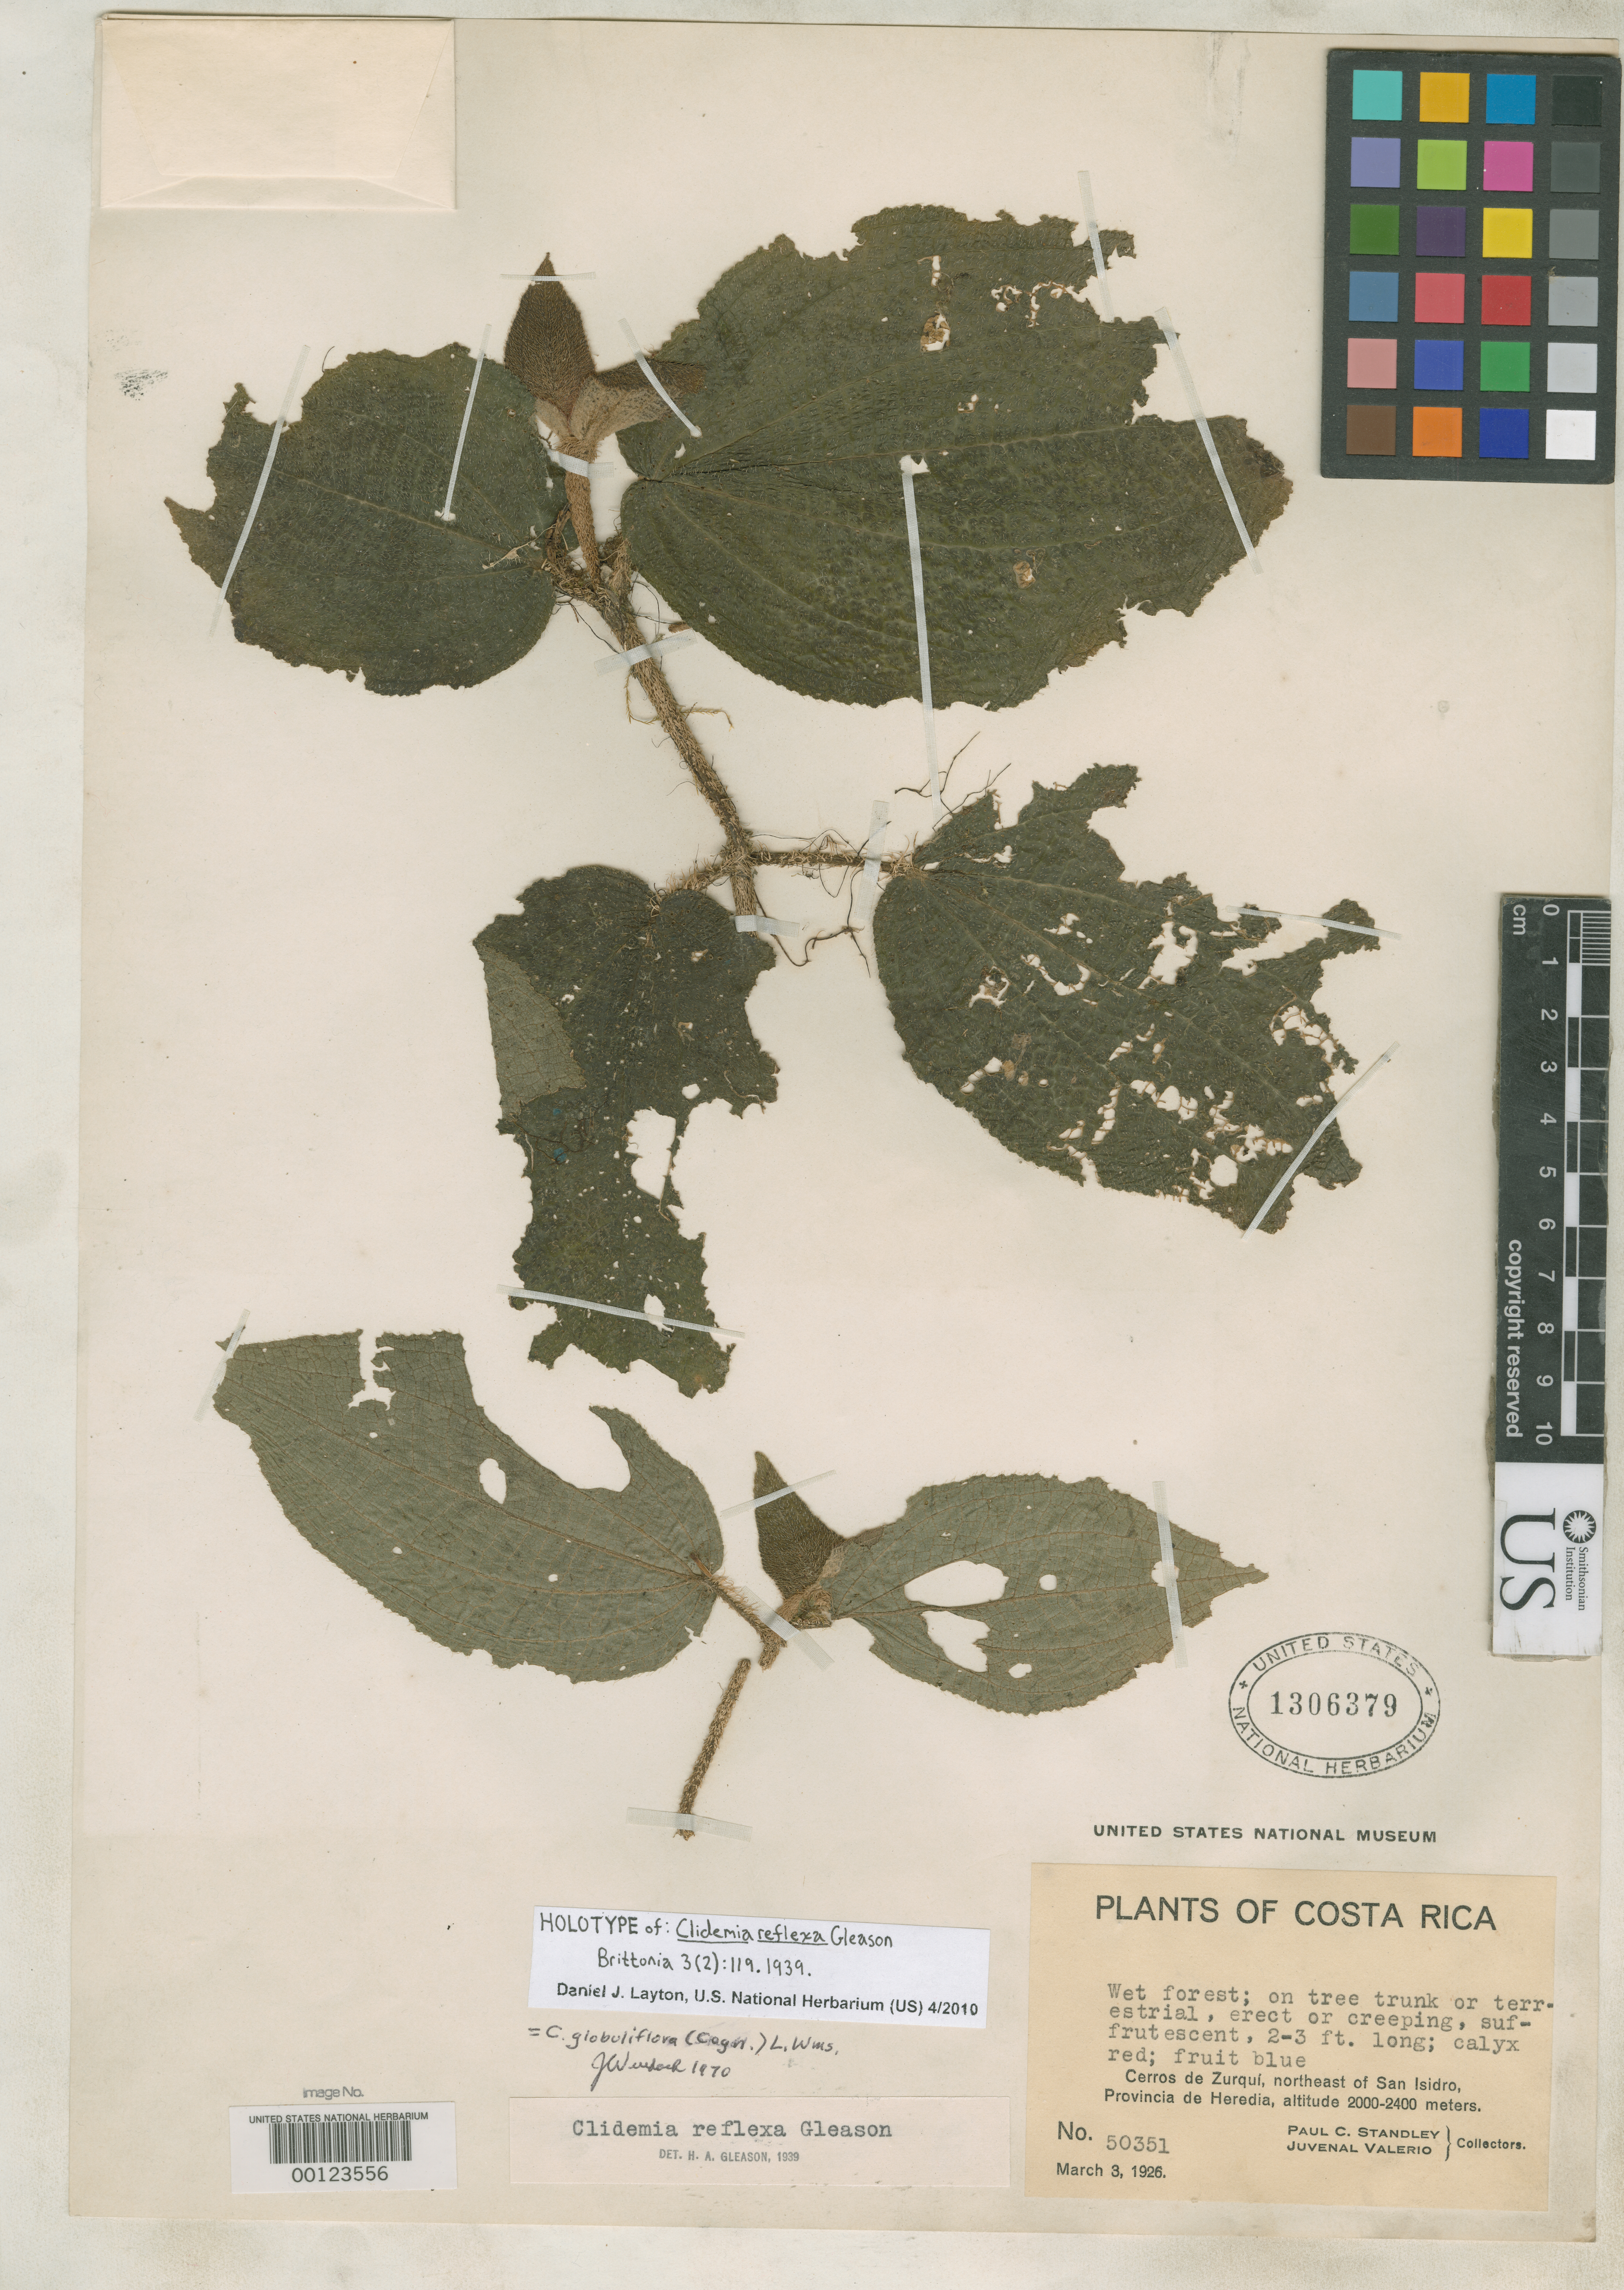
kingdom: Plantae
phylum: Tracheophyta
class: Magnoliopsida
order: Myrtales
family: Melastomataceae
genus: Clidemia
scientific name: Clidemia reflexa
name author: Gleason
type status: Holotype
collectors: P. C. Standley & J. Valerio R.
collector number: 50351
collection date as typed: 03 Mar 1926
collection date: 1926-03-03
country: Costa Rica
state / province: Heredia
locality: Cerros de Zurqui, NE of San Isidrio.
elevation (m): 2000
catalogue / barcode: US 1306379